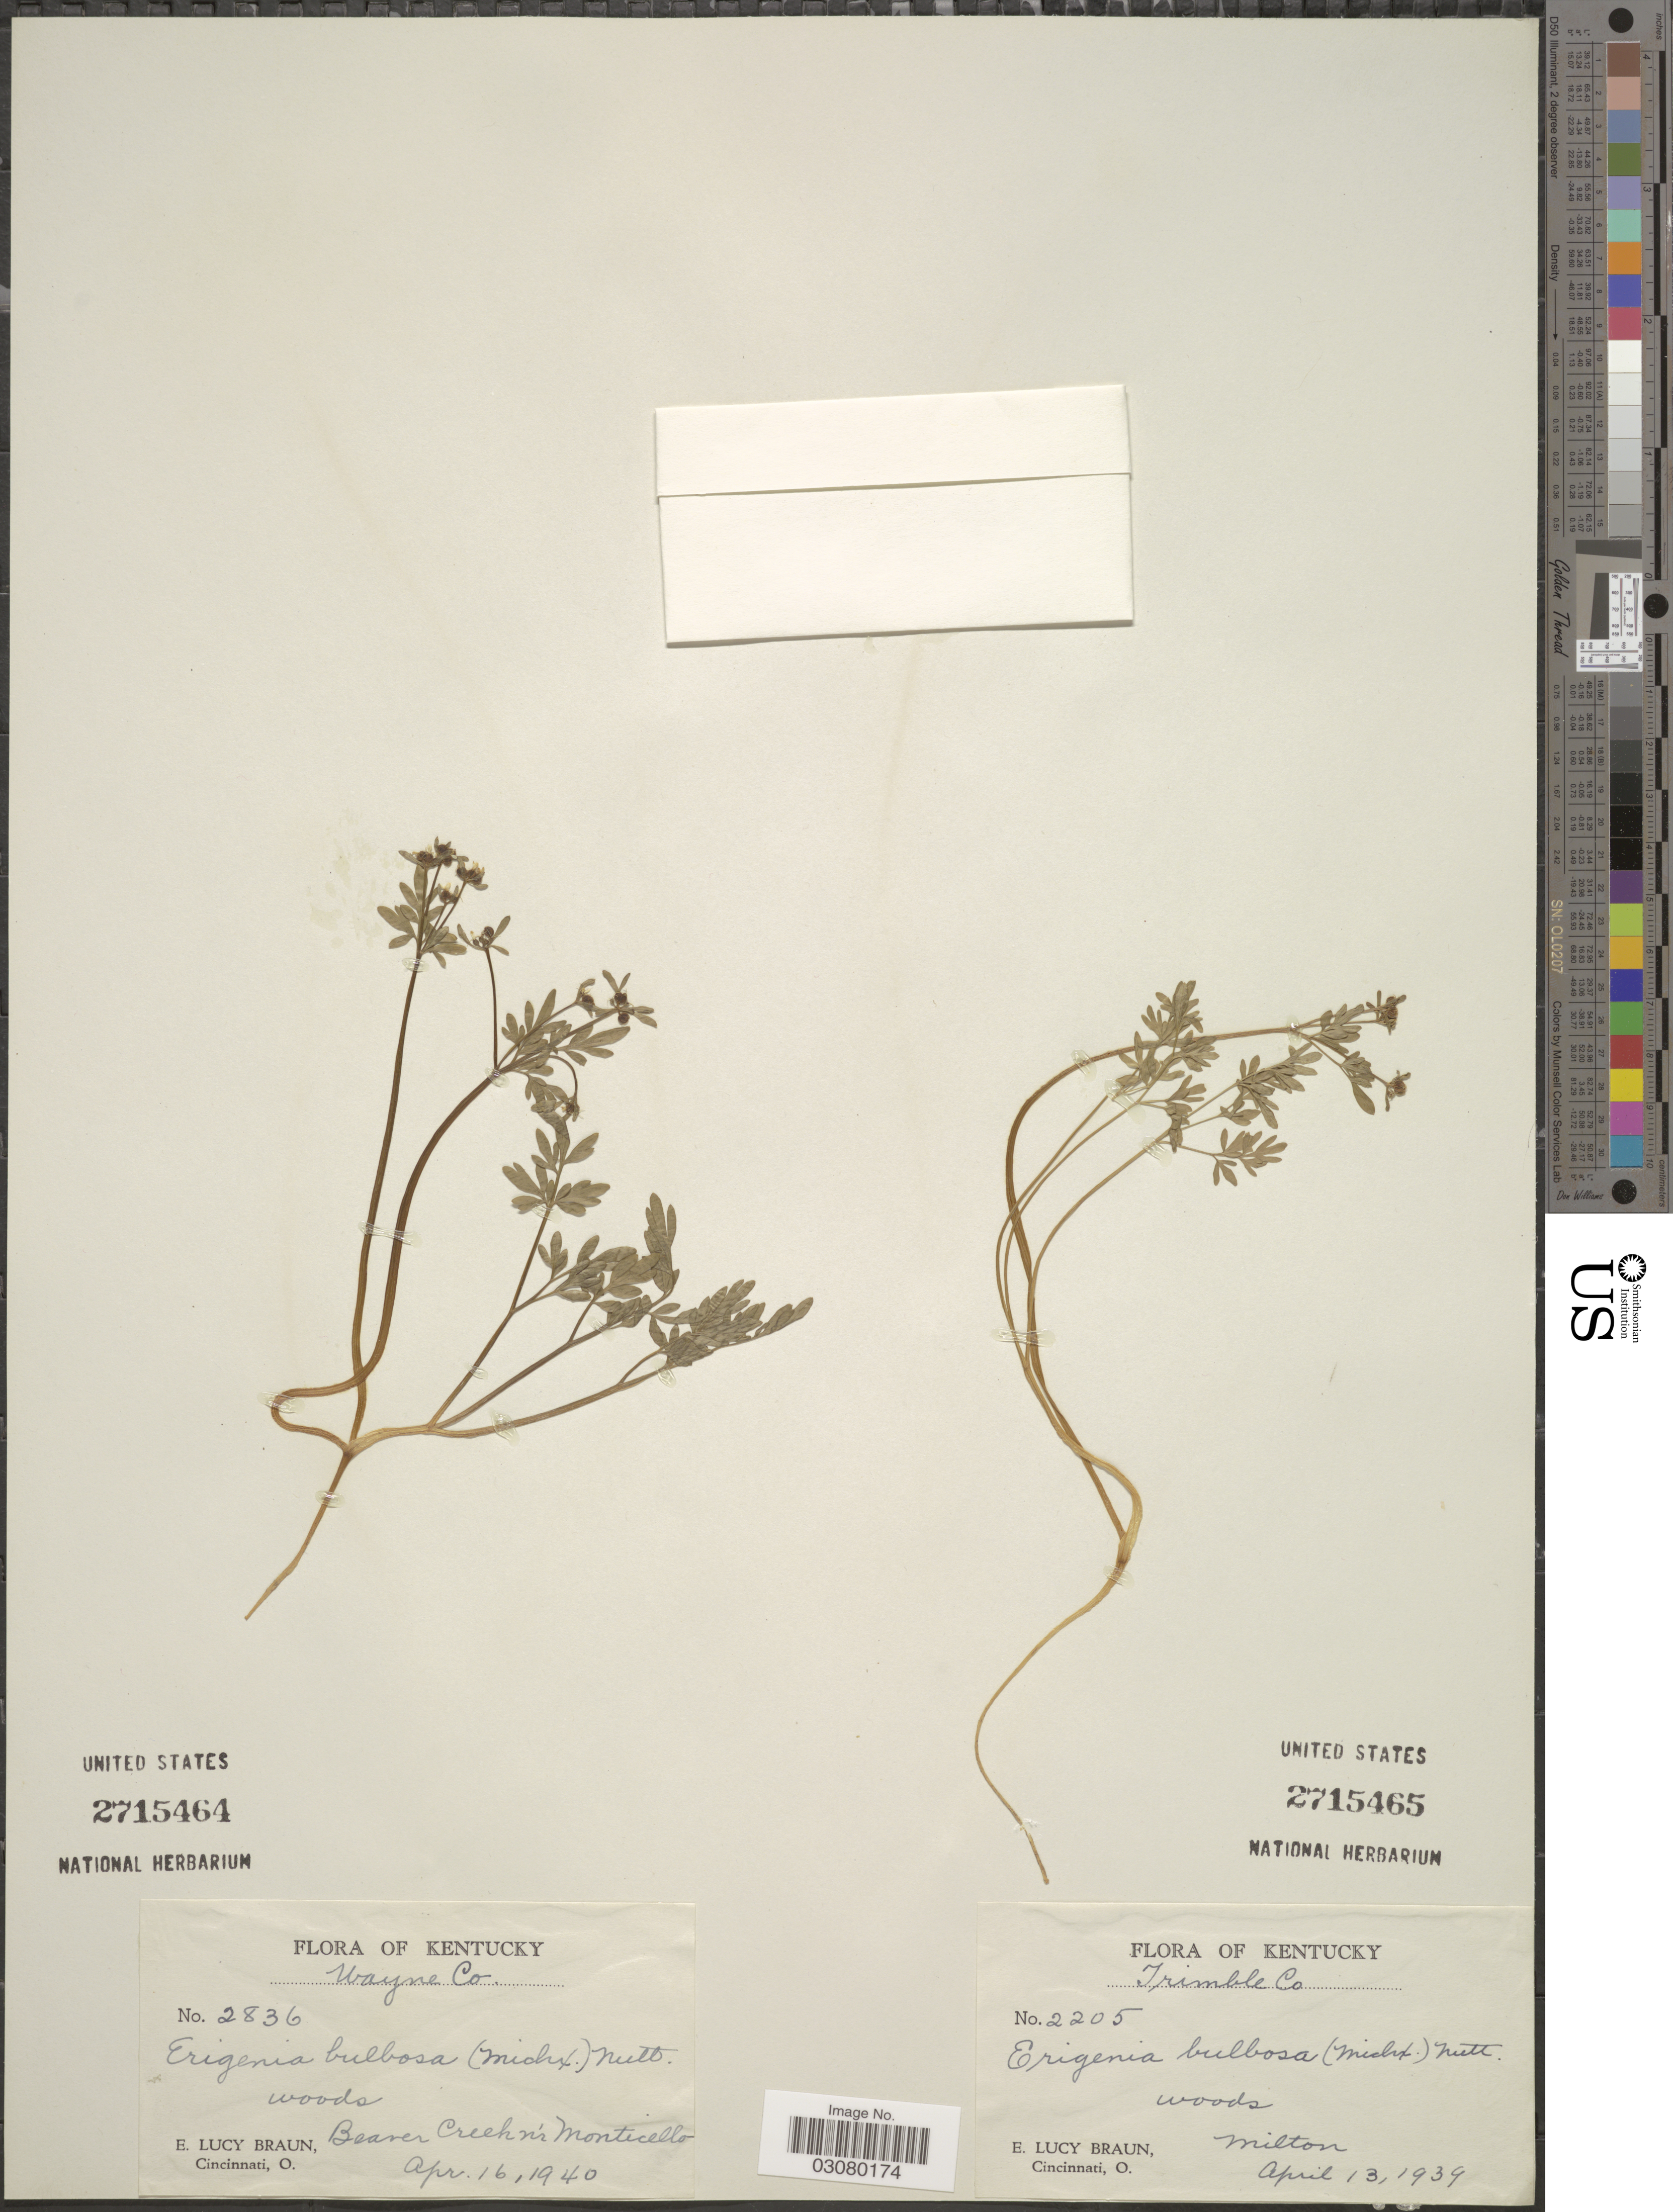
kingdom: Plantae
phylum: Tracheophyta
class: Magnoliopsida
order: Apiales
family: Apiaceae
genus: Erigenia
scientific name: Erigenia bulbosa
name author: (Michx.) Nutt.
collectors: E. L. Braun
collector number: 2836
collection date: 1940-04-16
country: United States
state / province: Kentucky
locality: Beaver Creek in Monticello, Wayne Co.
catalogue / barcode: US 2715464